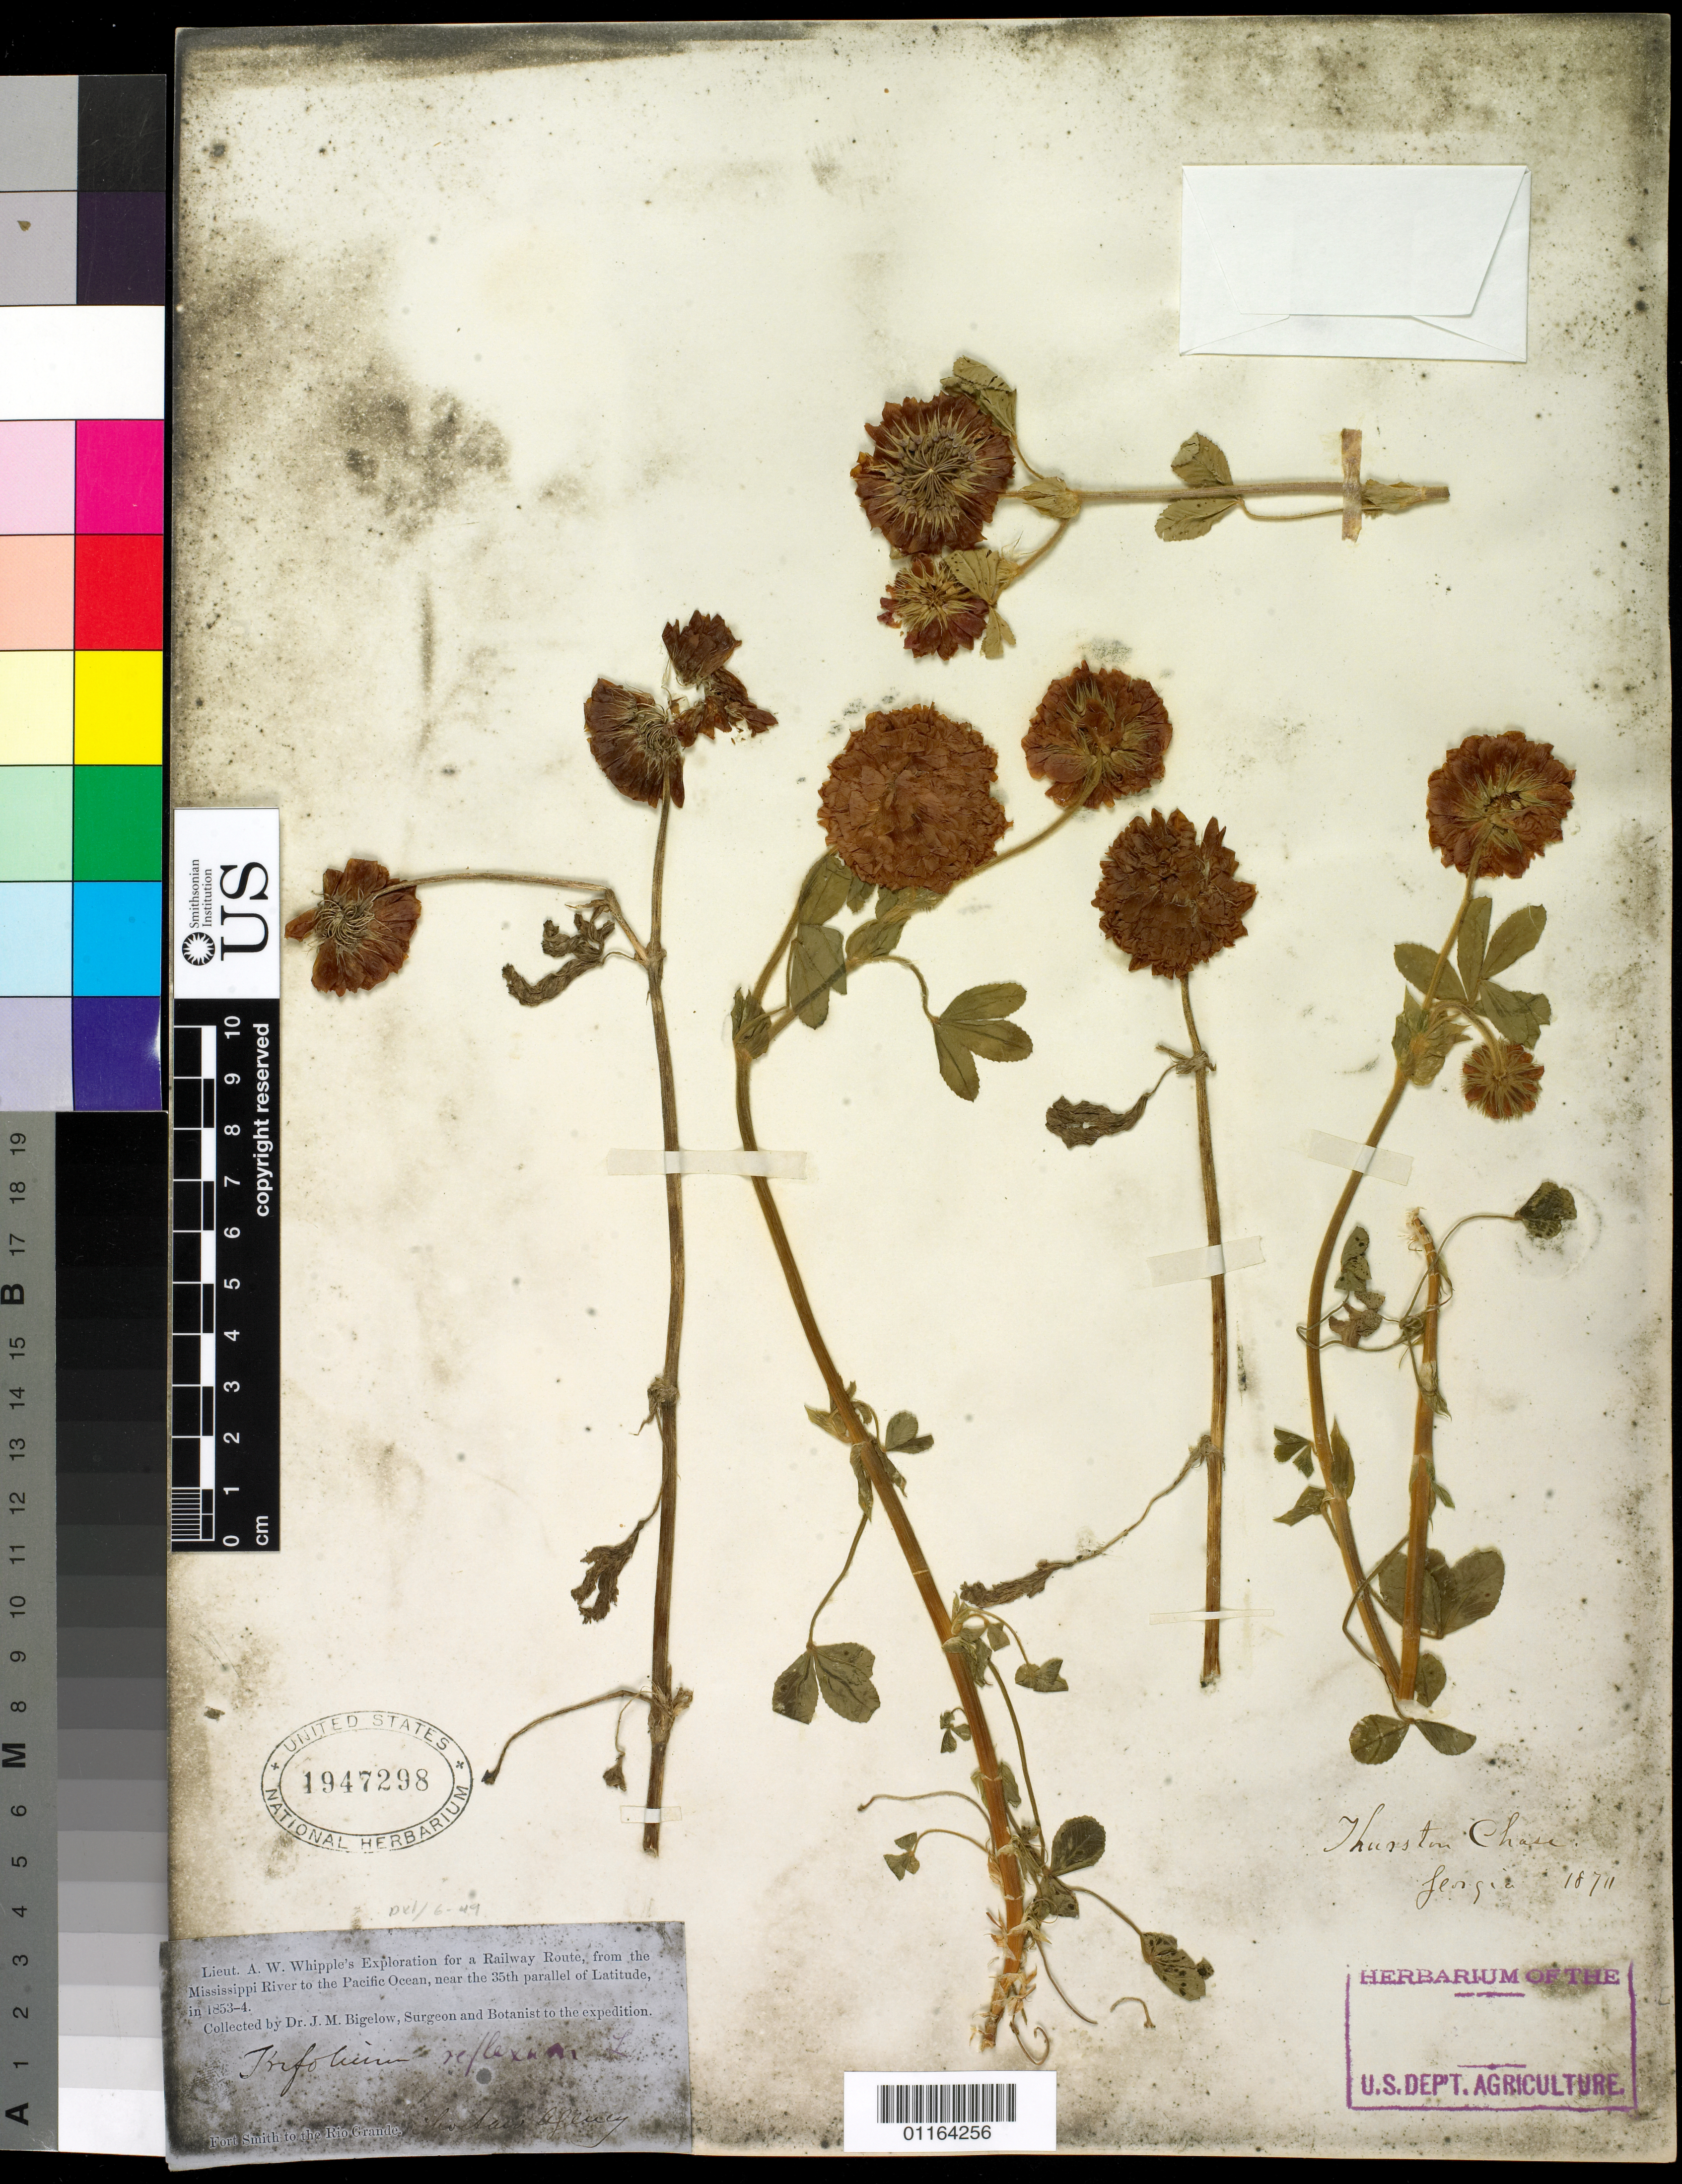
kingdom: Plantae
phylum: Tracheophyta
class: Magnoliopsida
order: Fabales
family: Fabaceae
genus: Trifolium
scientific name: Trifolium reflexum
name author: L.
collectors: J. M. Bigelow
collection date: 1853/1854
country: United States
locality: Fort Smith to the Rio Grande.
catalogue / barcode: US 1947298